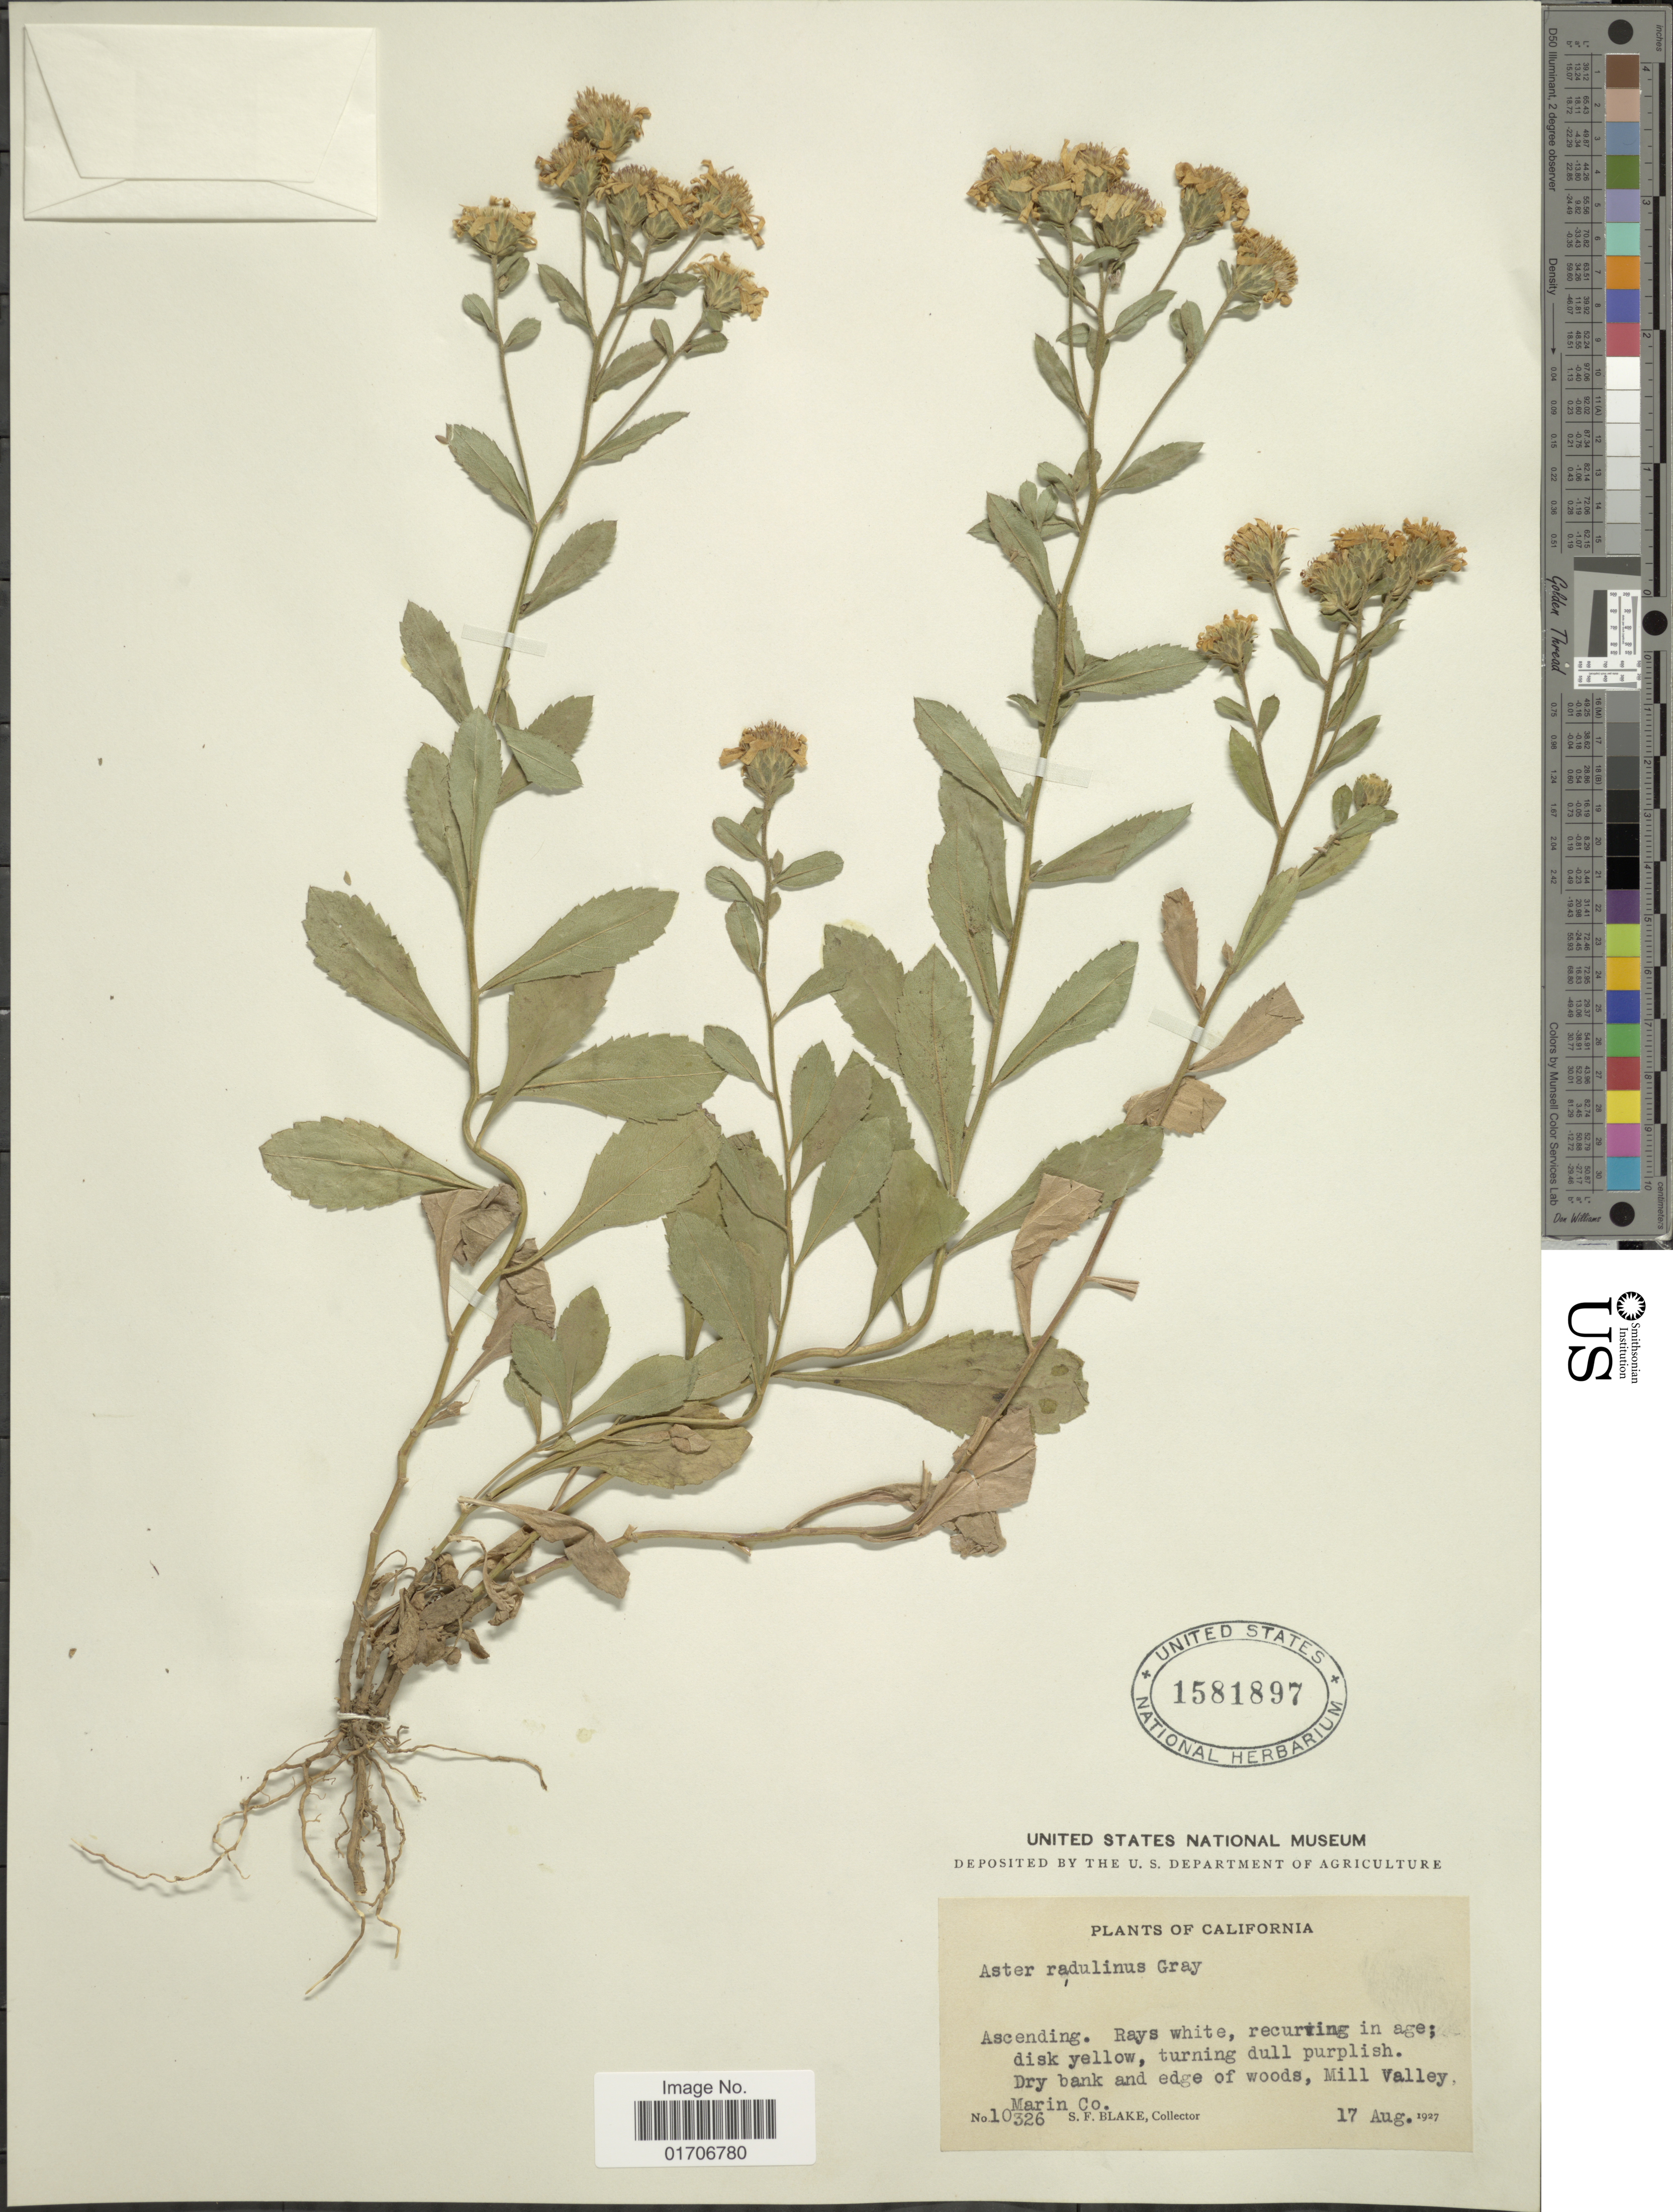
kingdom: Plantae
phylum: Tracheophyta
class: Magnoliopsida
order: Asterales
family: Asteraceae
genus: Eurybia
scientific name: Eurybia radulina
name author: (A. Gray) G.L. Nesom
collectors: S. Blake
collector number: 10326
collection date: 1927-08-17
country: United States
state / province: California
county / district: Marin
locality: Dry bank and edge of woods, Mill Valley Marin Co.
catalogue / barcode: US 1581897